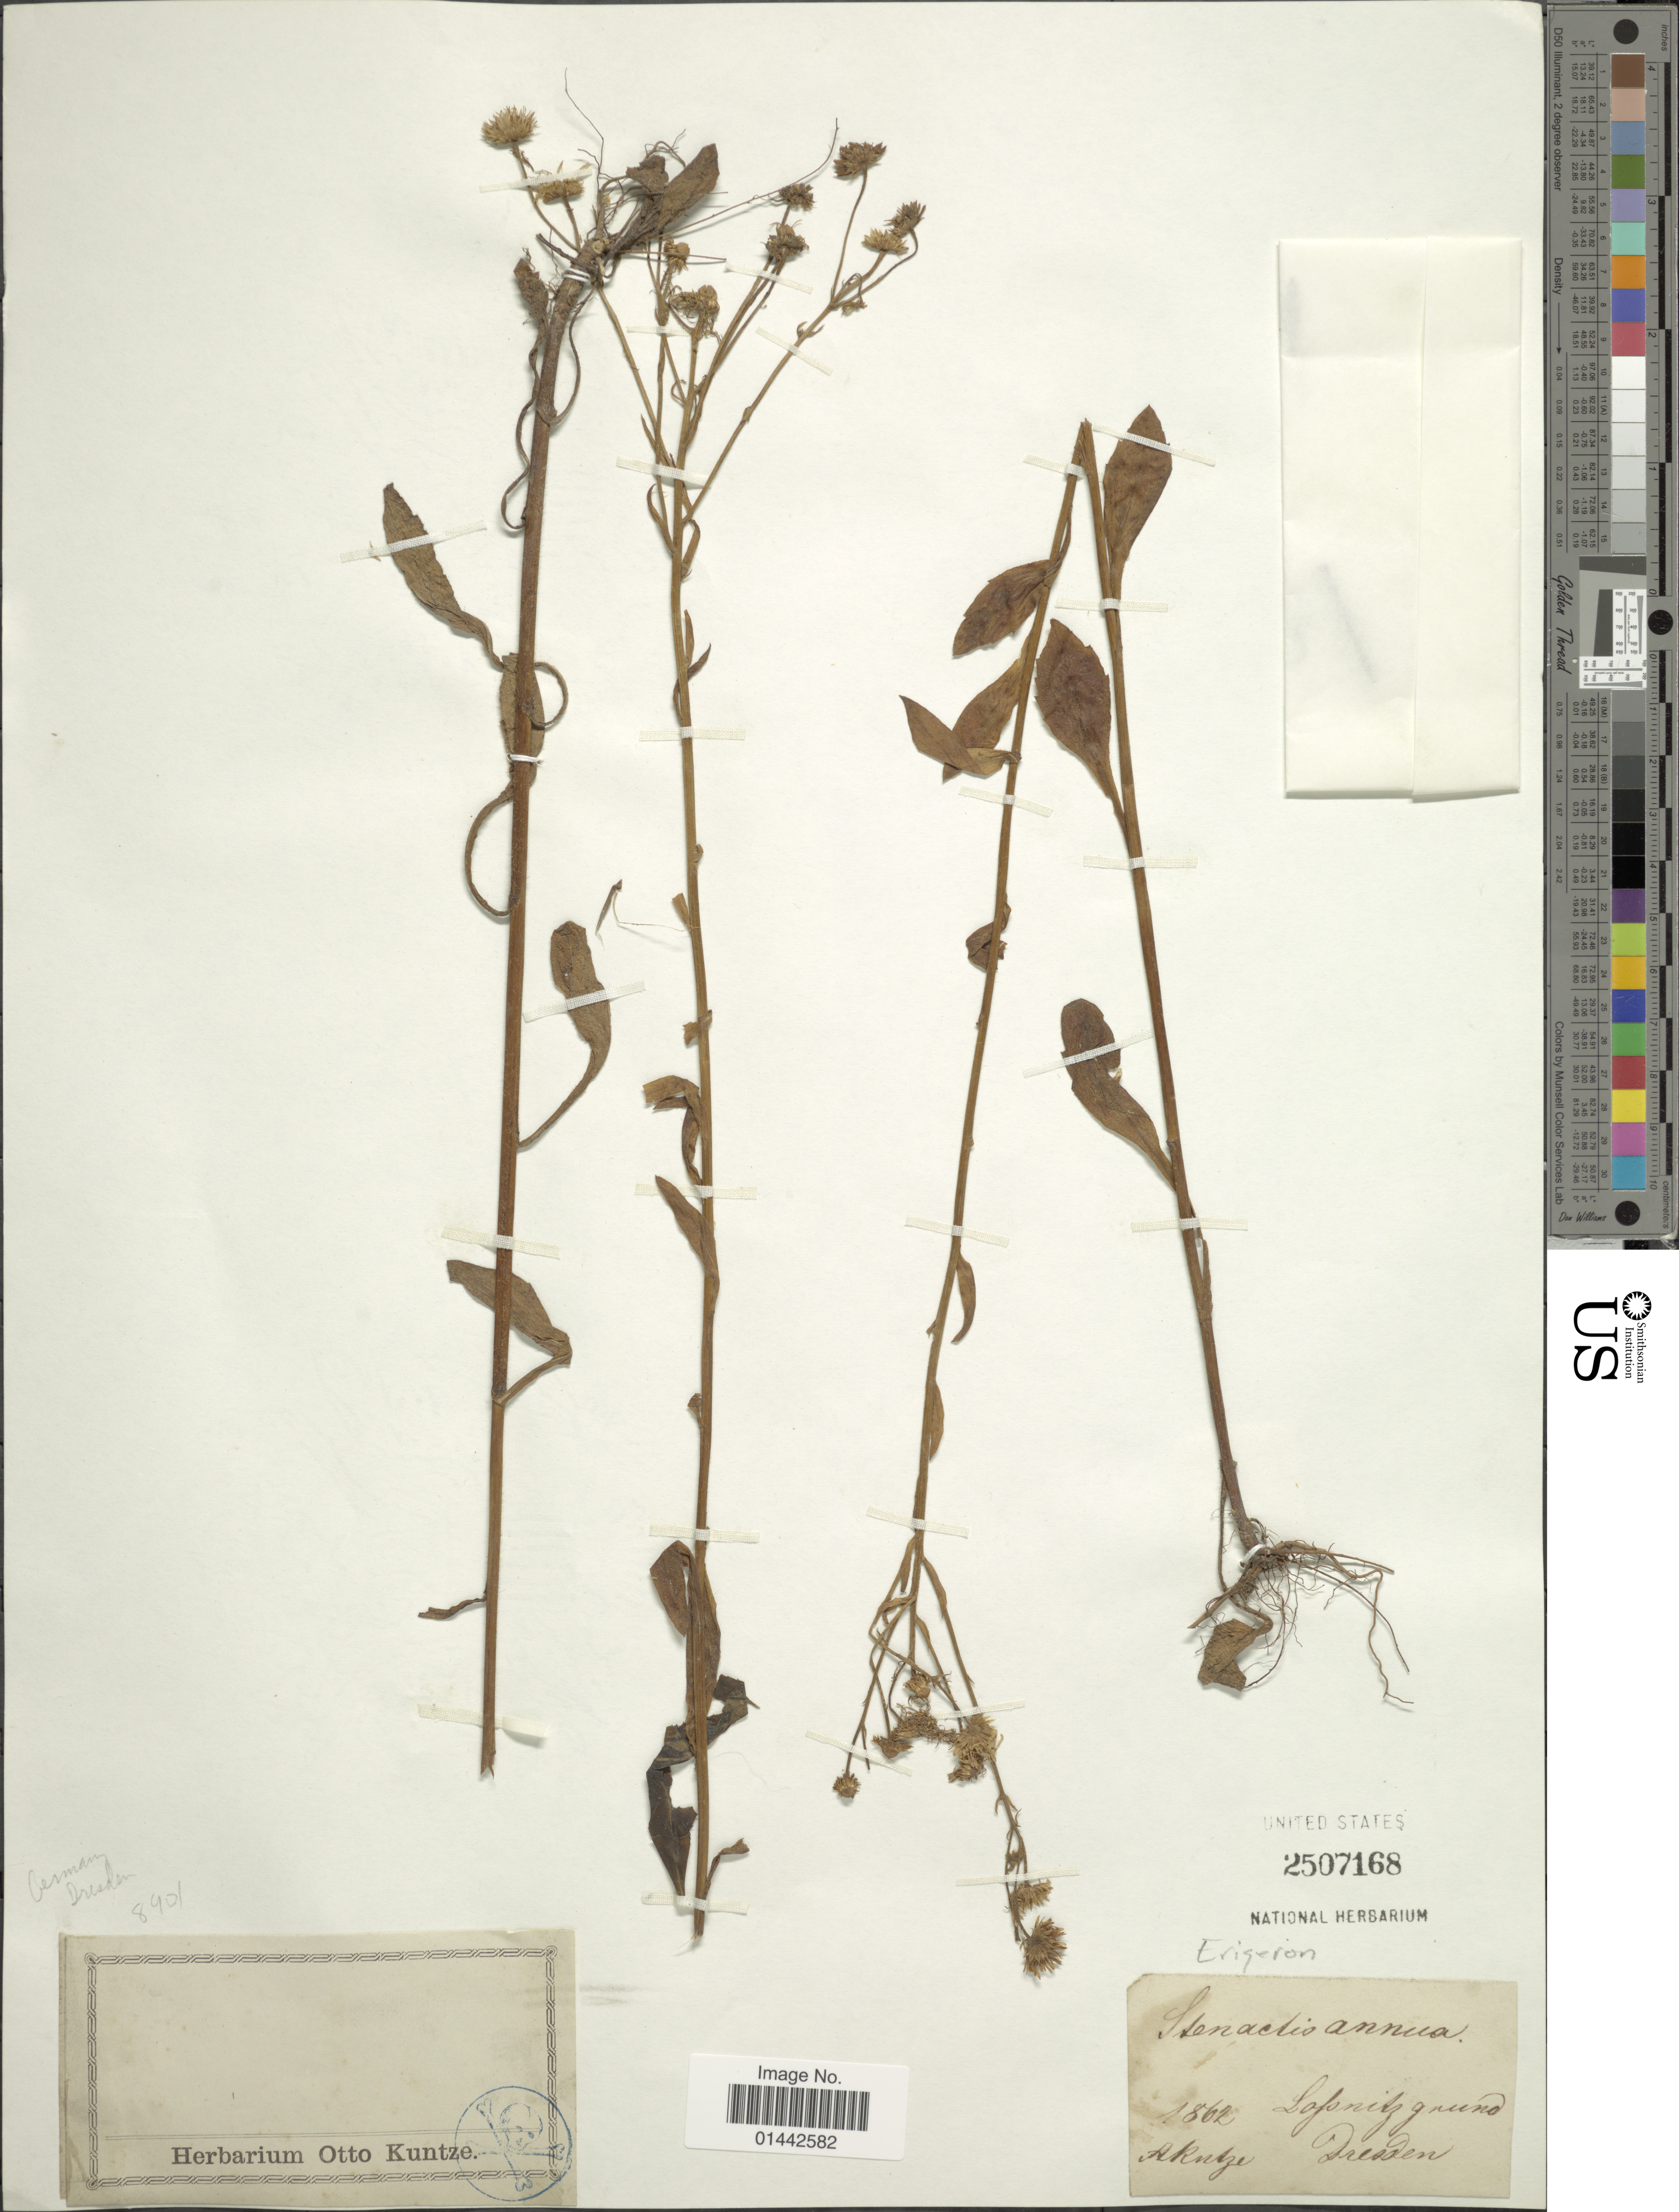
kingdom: Plantae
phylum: Tracheophyta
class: Magnoliopsida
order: Asterales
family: Asteraceae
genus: Erigeron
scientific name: Erigeron annuus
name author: (L.) Pers.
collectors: C.E.O. Kuntze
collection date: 1862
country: Germany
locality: Dresden, Lapritz grund.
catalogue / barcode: US 2507168